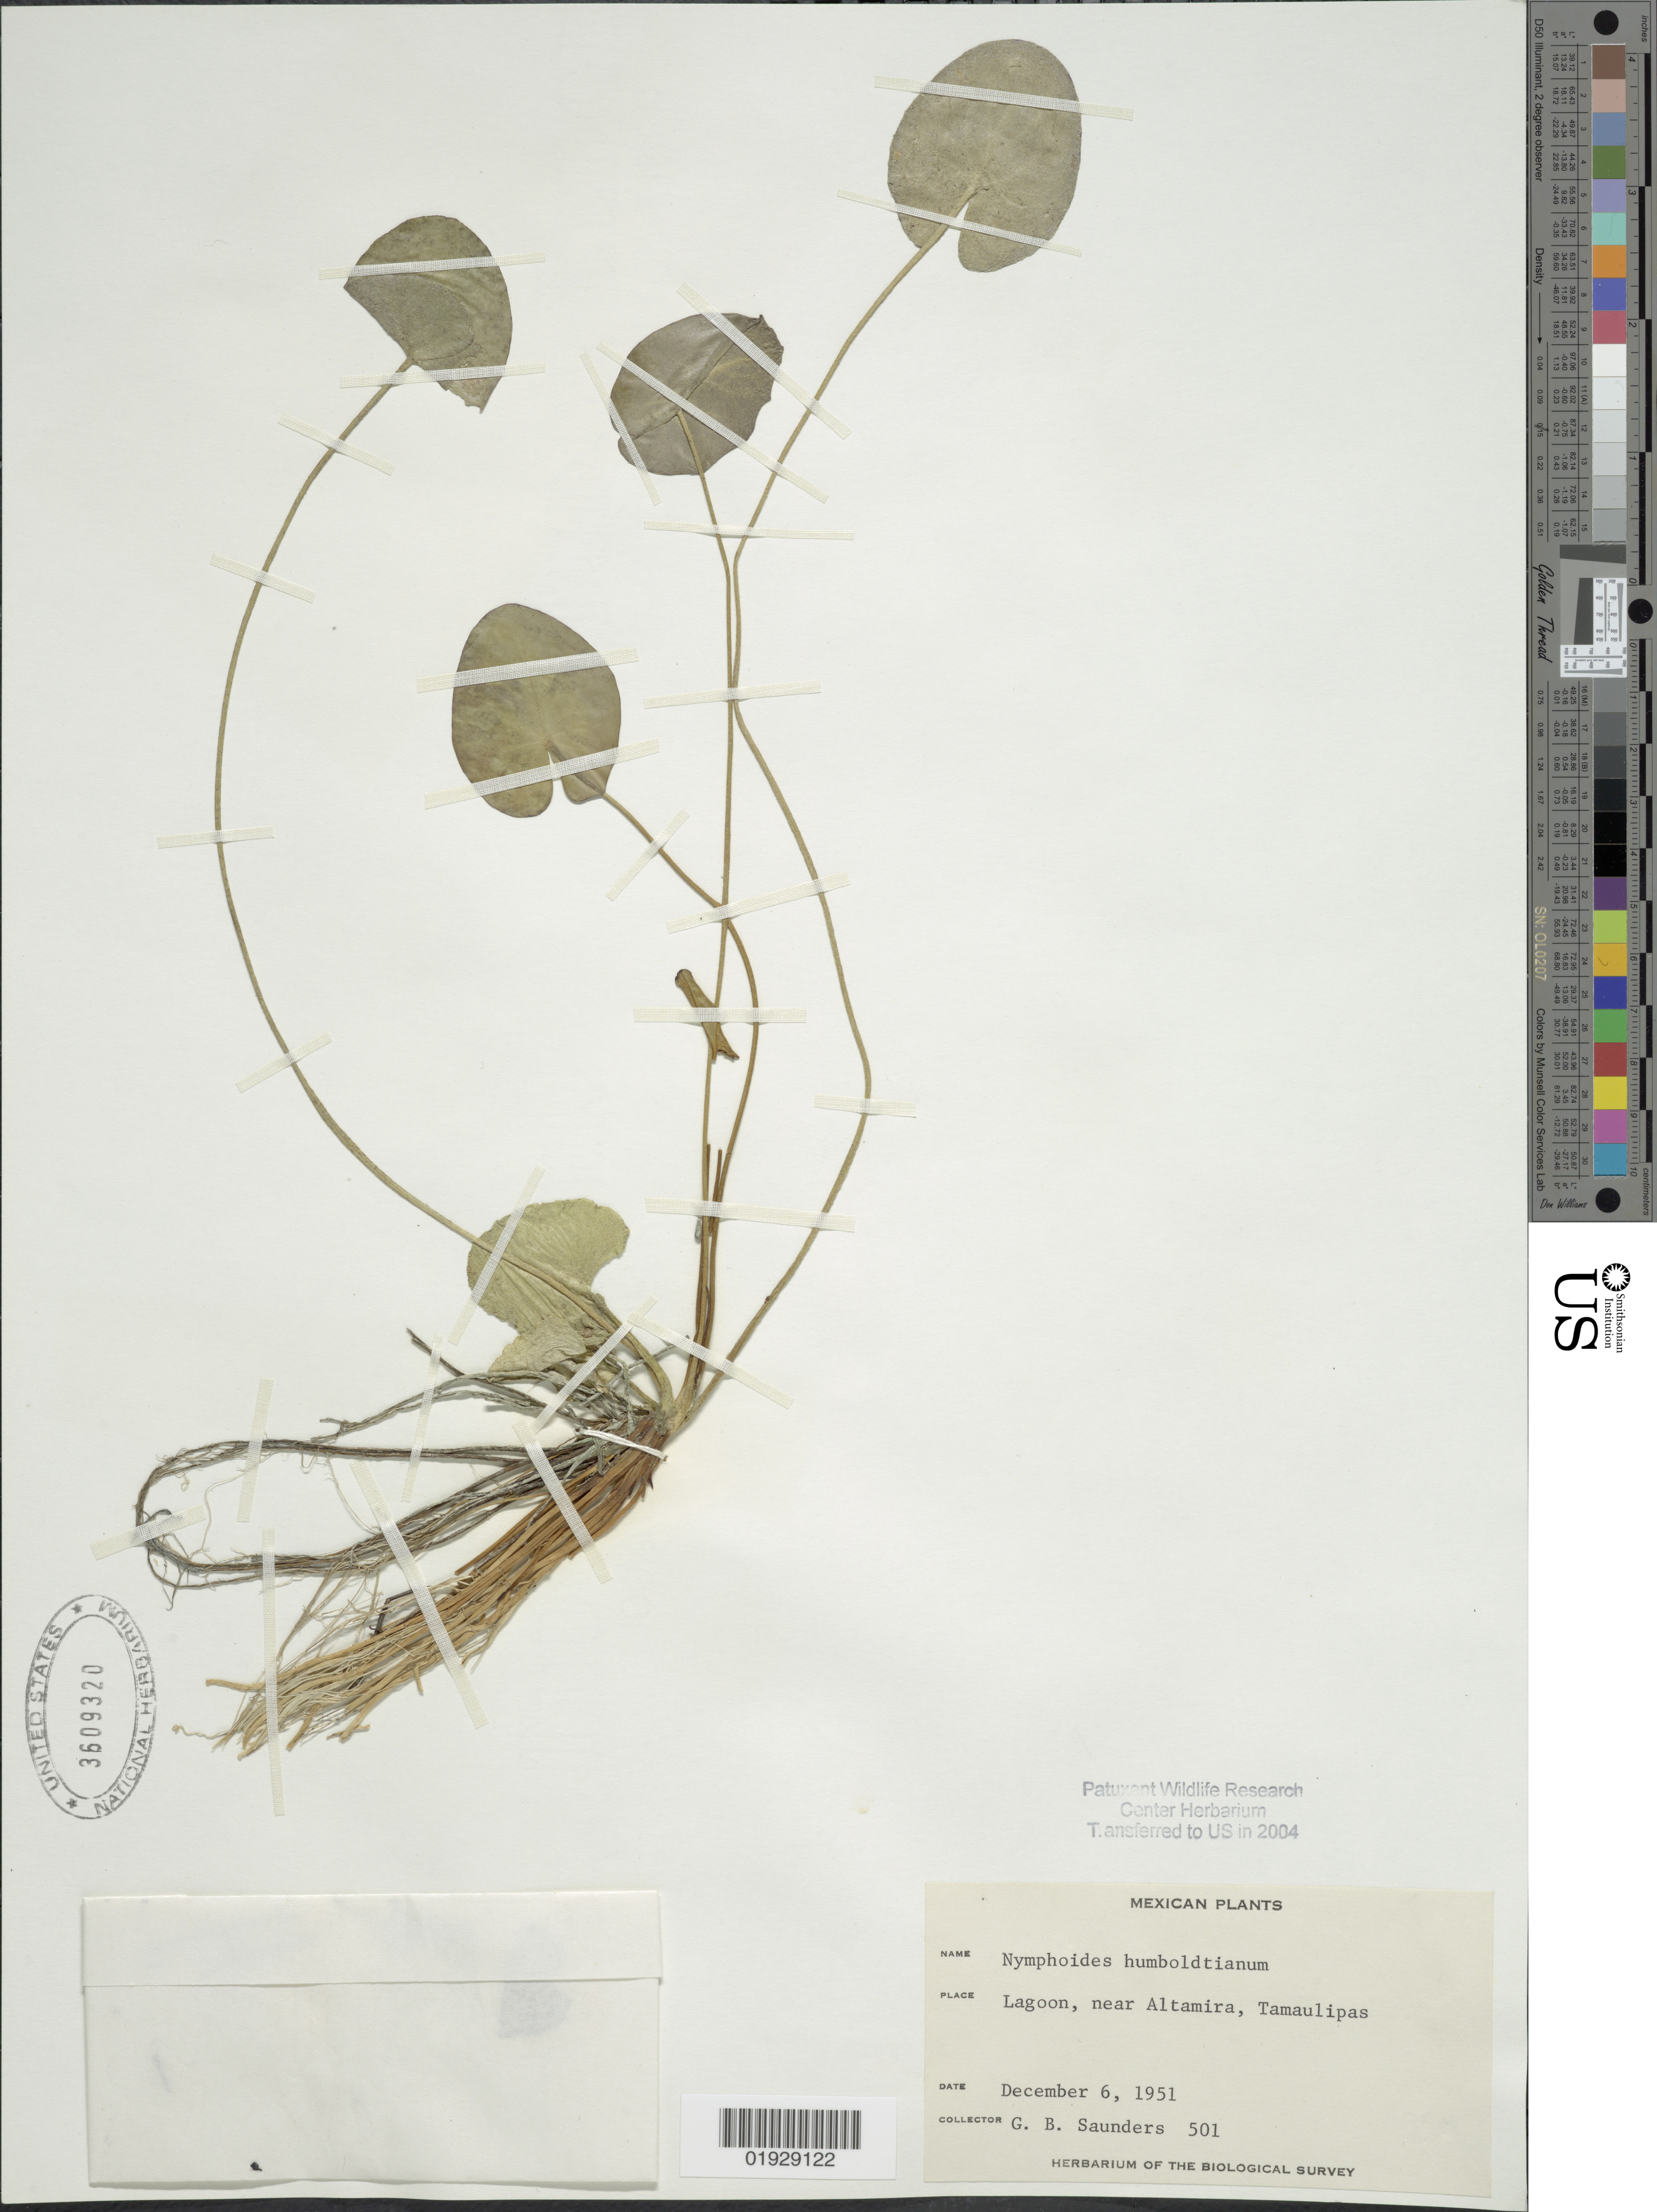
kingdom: Plantae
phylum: Tracheophyta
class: Magnoliopsida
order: Asterales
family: Menyanthaceae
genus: Nymphoides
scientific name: Nymphoides humboldtiana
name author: (Kunth) Kuntze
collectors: G. B. Saunders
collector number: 501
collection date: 1951-12-06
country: Mexico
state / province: Tamaulipas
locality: Lagoon, near Altamira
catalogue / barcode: US 3609320